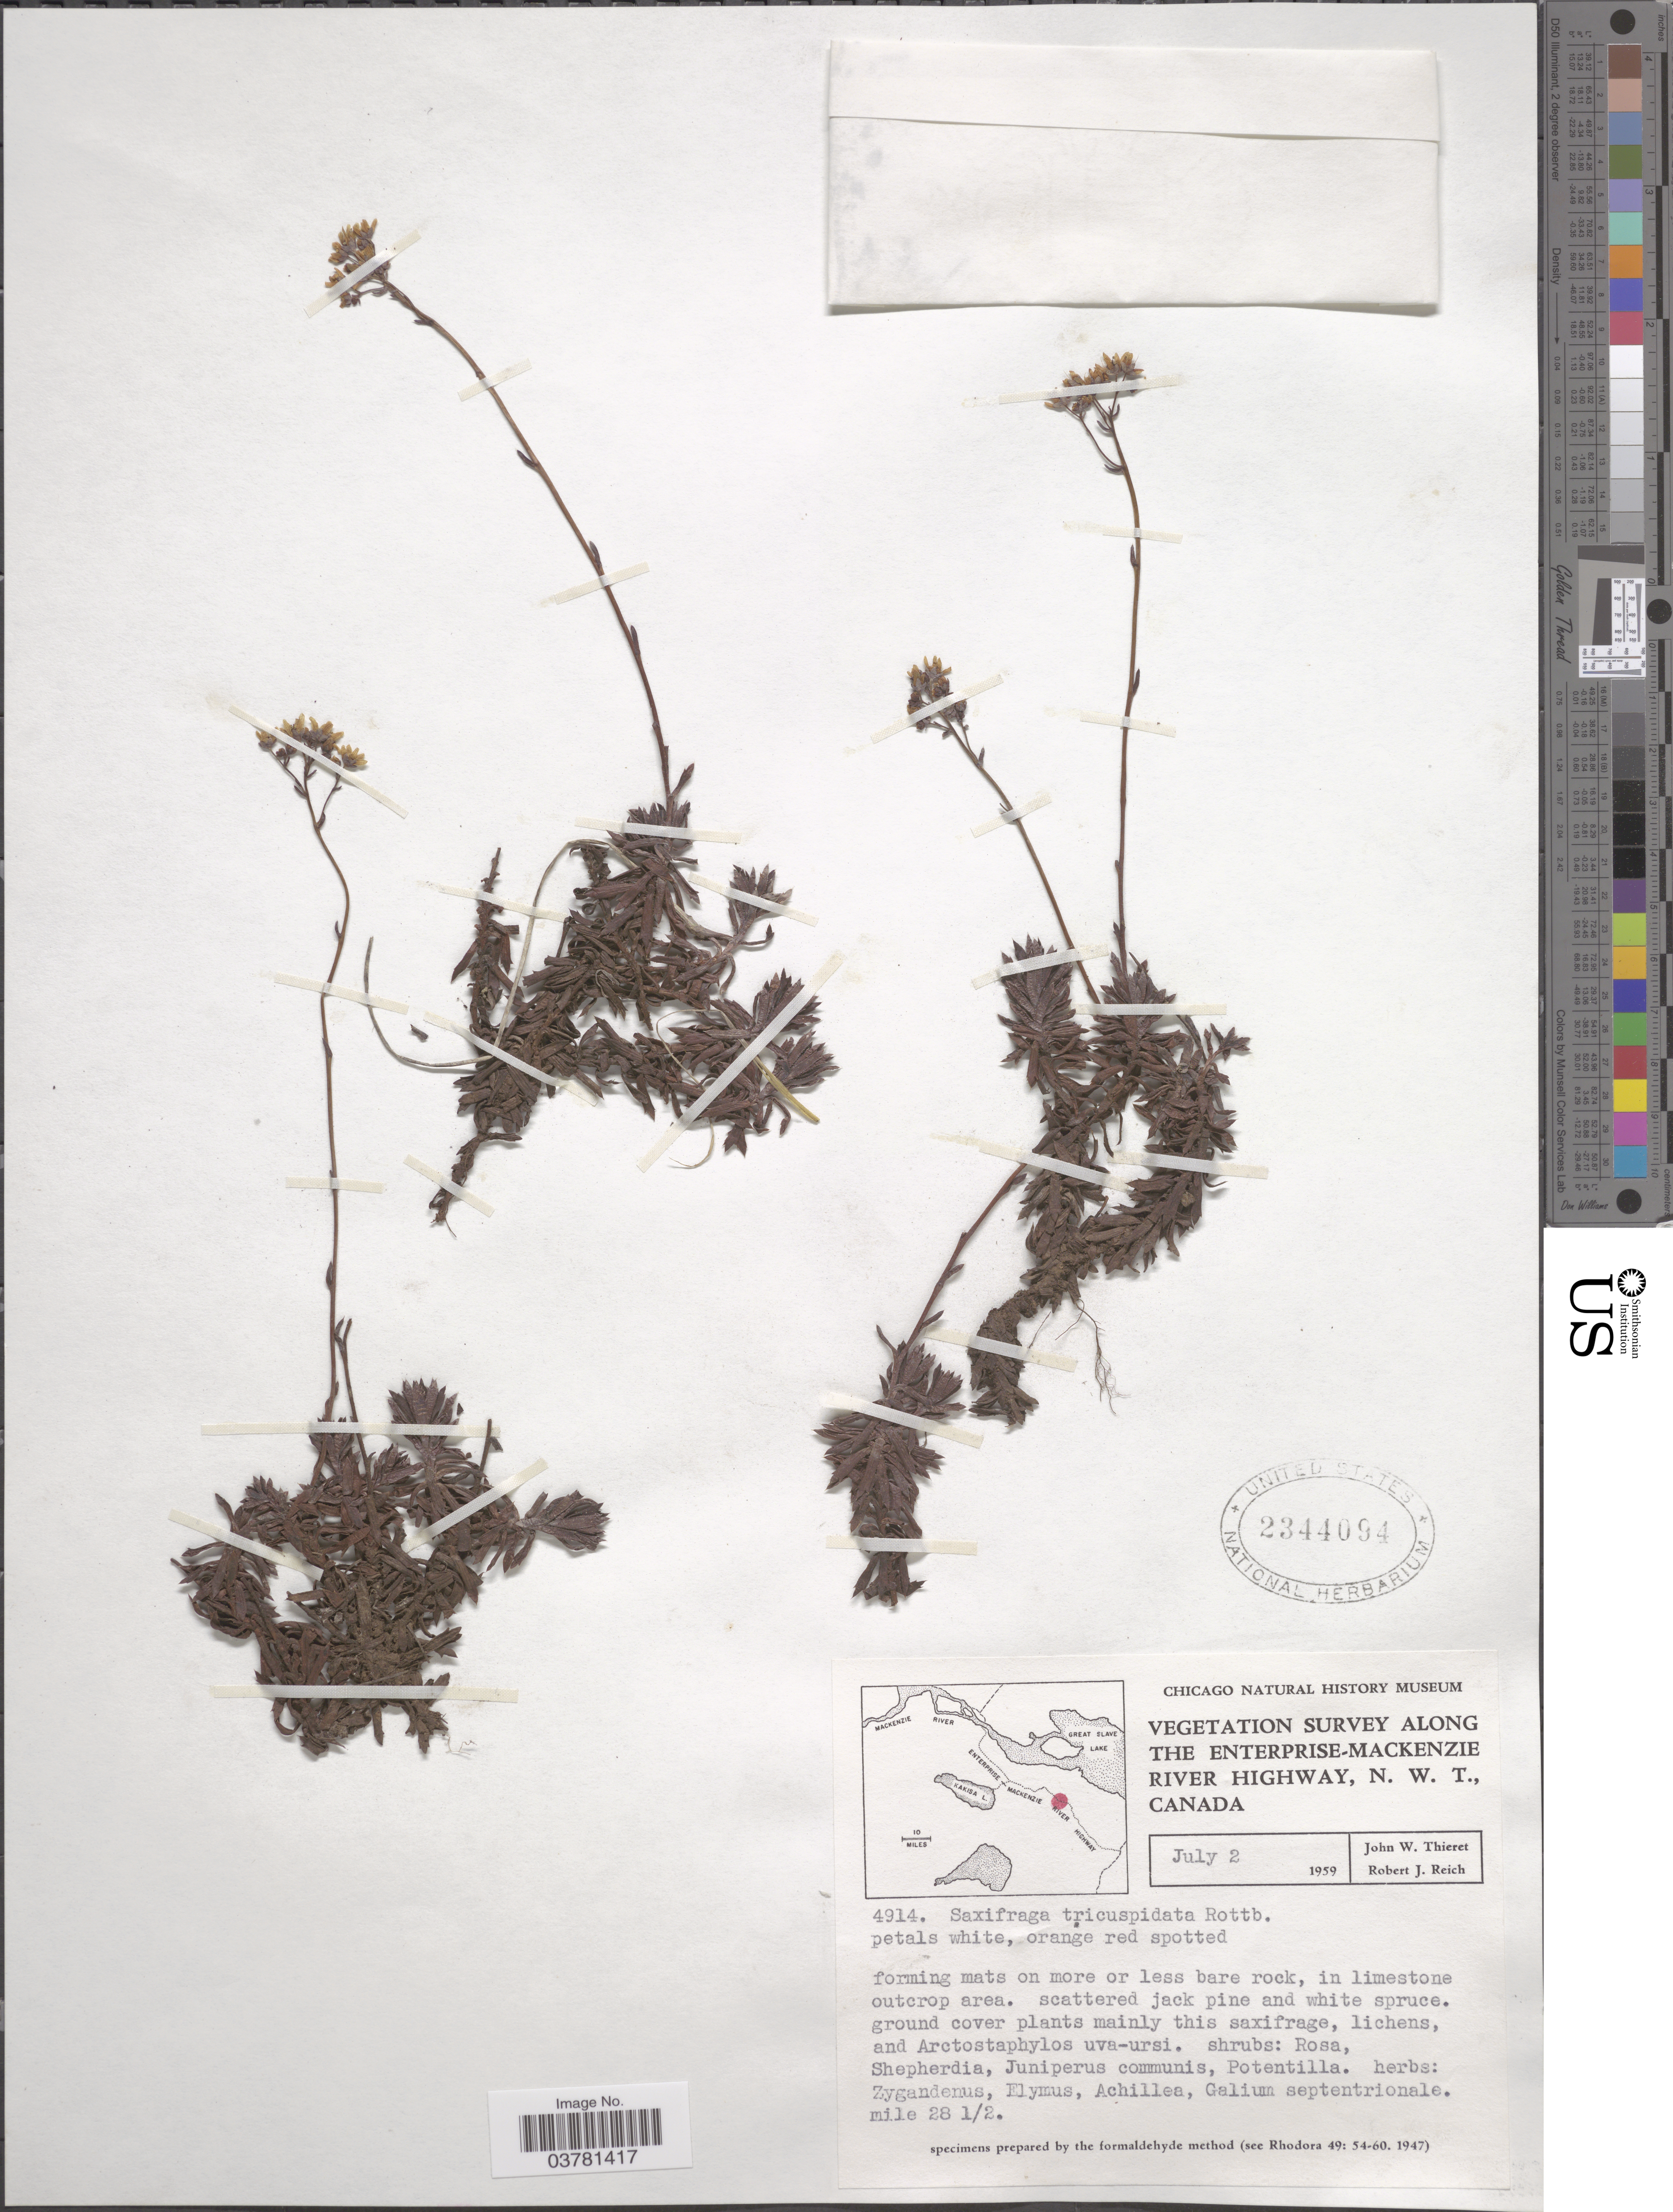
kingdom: Plantae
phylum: Tracheophyta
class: Magnoliopsida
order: Saxifragales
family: Saxifragaceae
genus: Saxifraga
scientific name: Saxifraga tricuspidata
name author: Rottb.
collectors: J. W. Thieret & R. Reich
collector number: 4914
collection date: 1959-07-02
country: Canada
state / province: Northwest Territories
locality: Vegetation survey along the Enterprise-Mackenzie River Highway.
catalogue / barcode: US 2344094